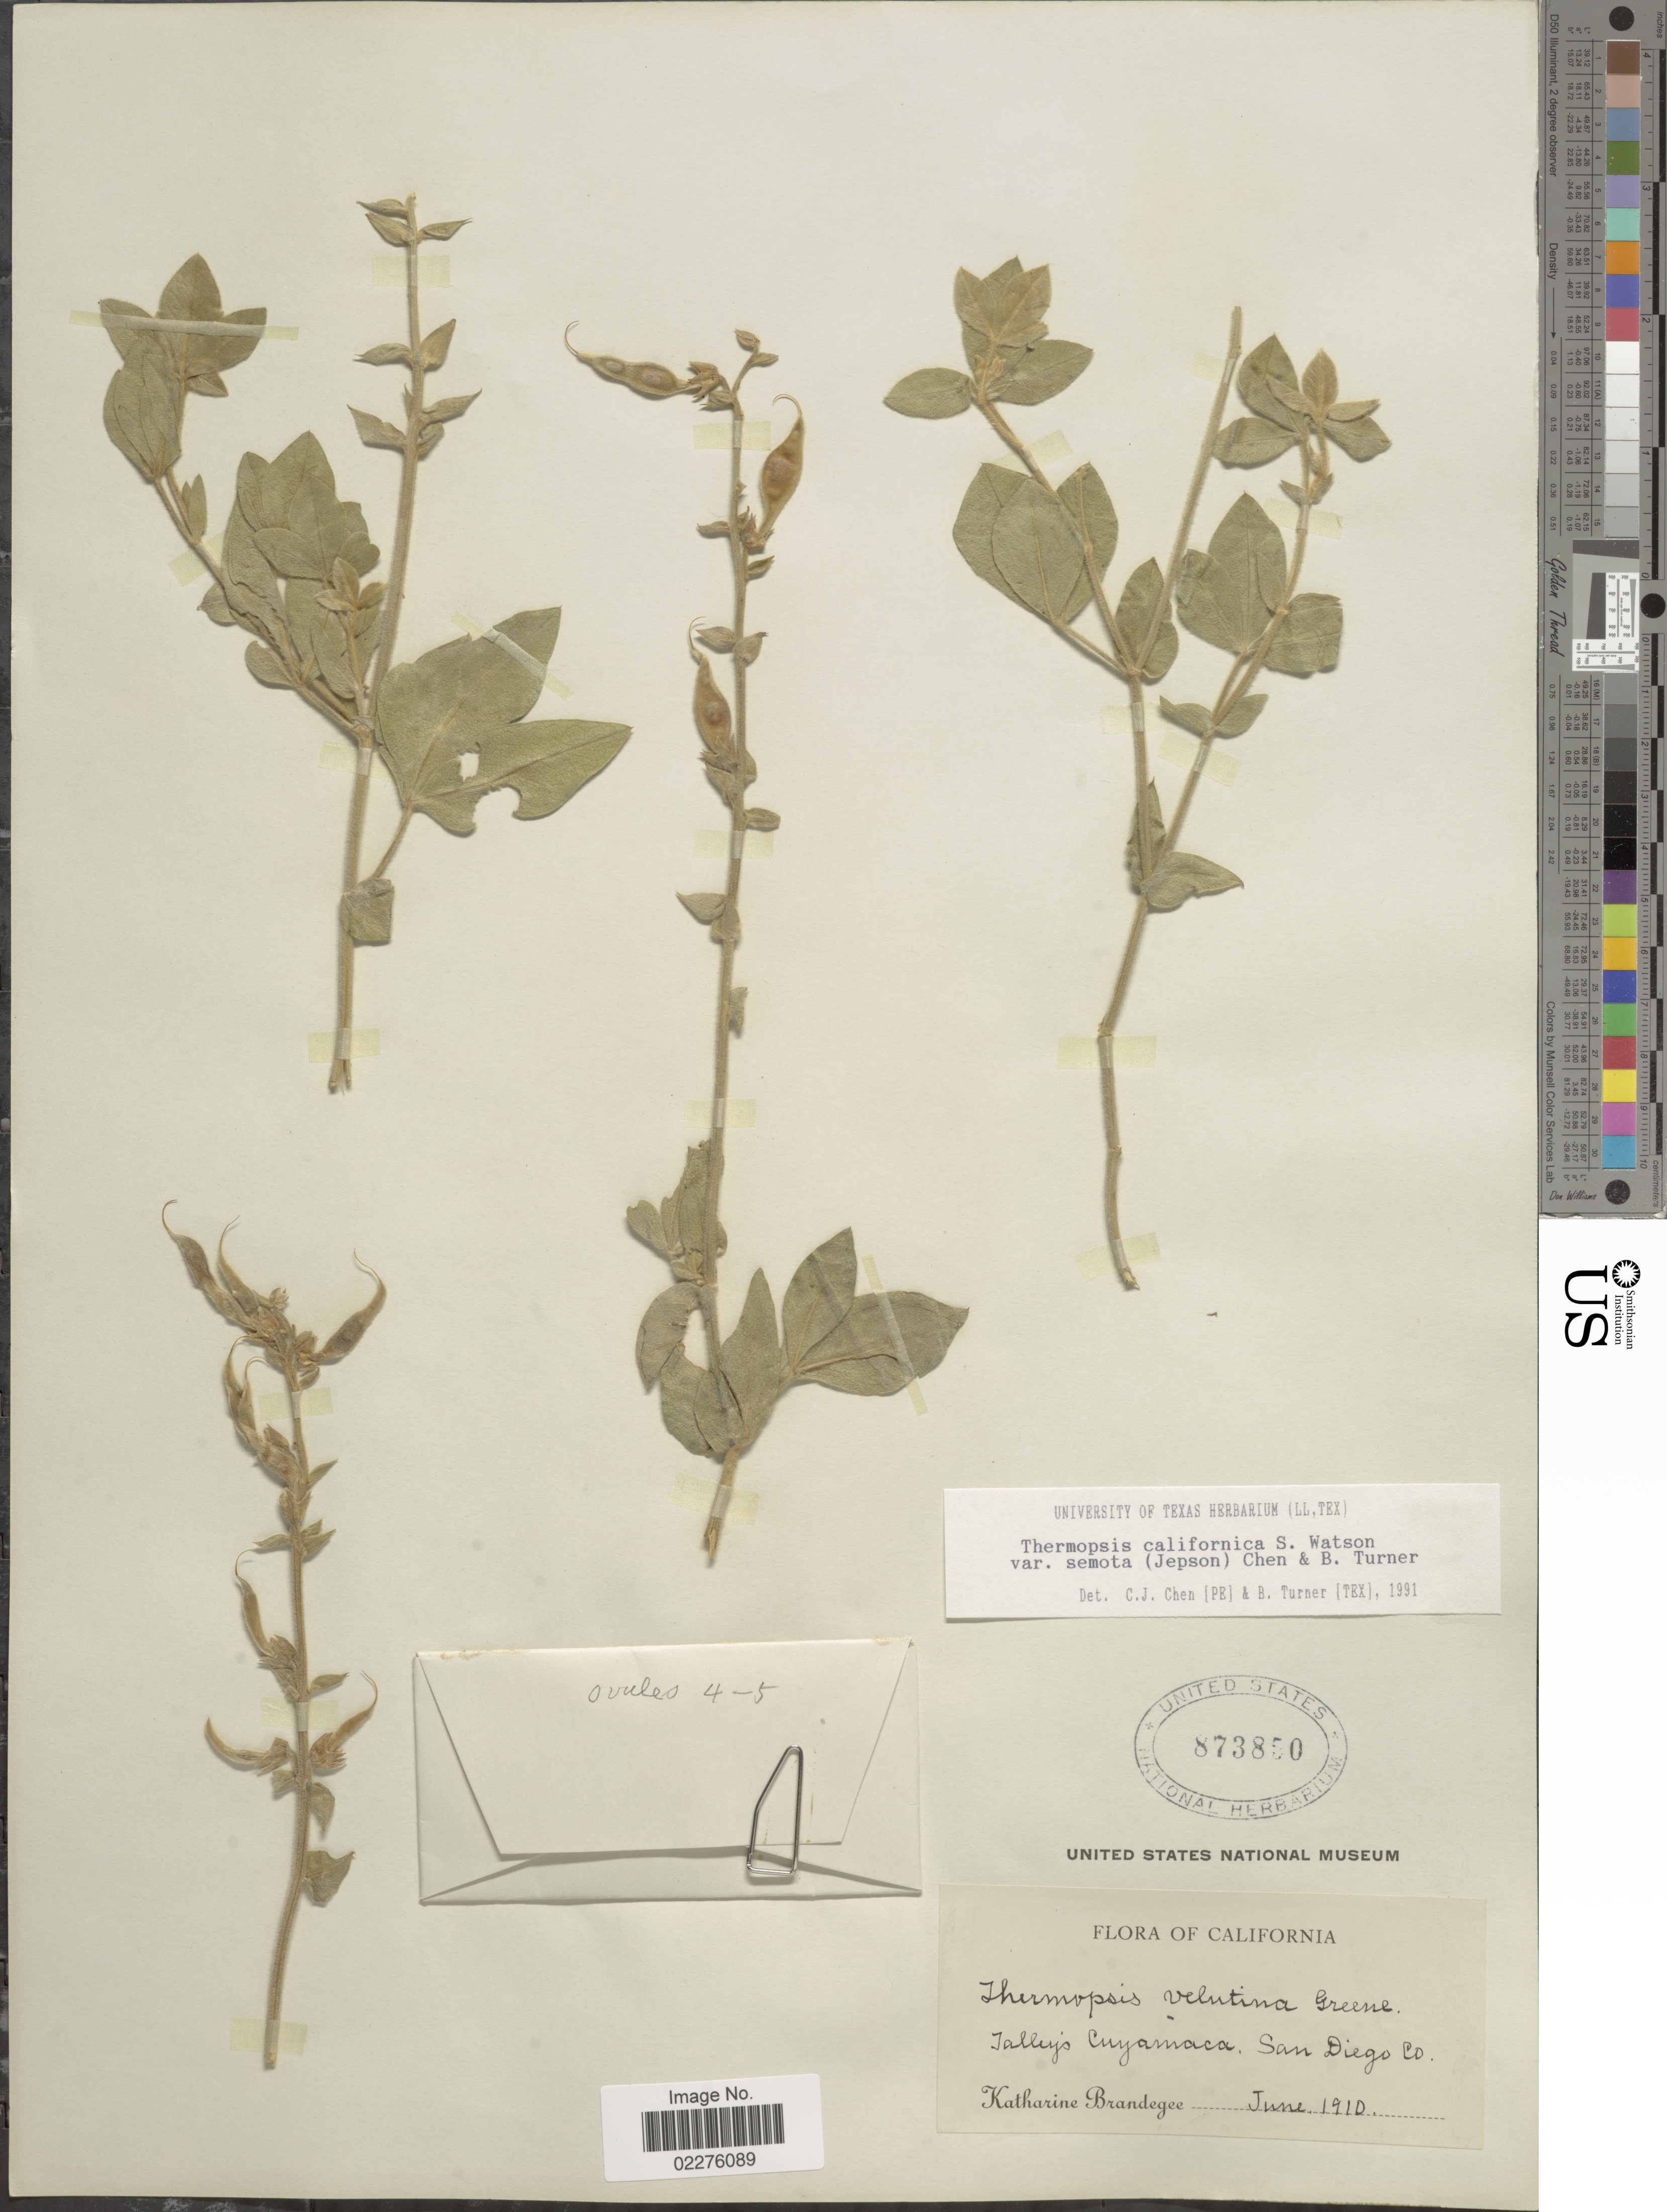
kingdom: Plantae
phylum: Tracheophyta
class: Magnoliopsida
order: Fabales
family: Fabaceae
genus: Thermopsis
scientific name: Thermopsis californica var. semota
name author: (Jeps.) C.J. Chen & B.L. Turner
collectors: M. K. Brandegee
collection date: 1910-06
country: United States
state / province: California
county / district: San Diego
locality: Jalleys Cuyamaca, San Diego Co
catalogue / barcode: US 873850